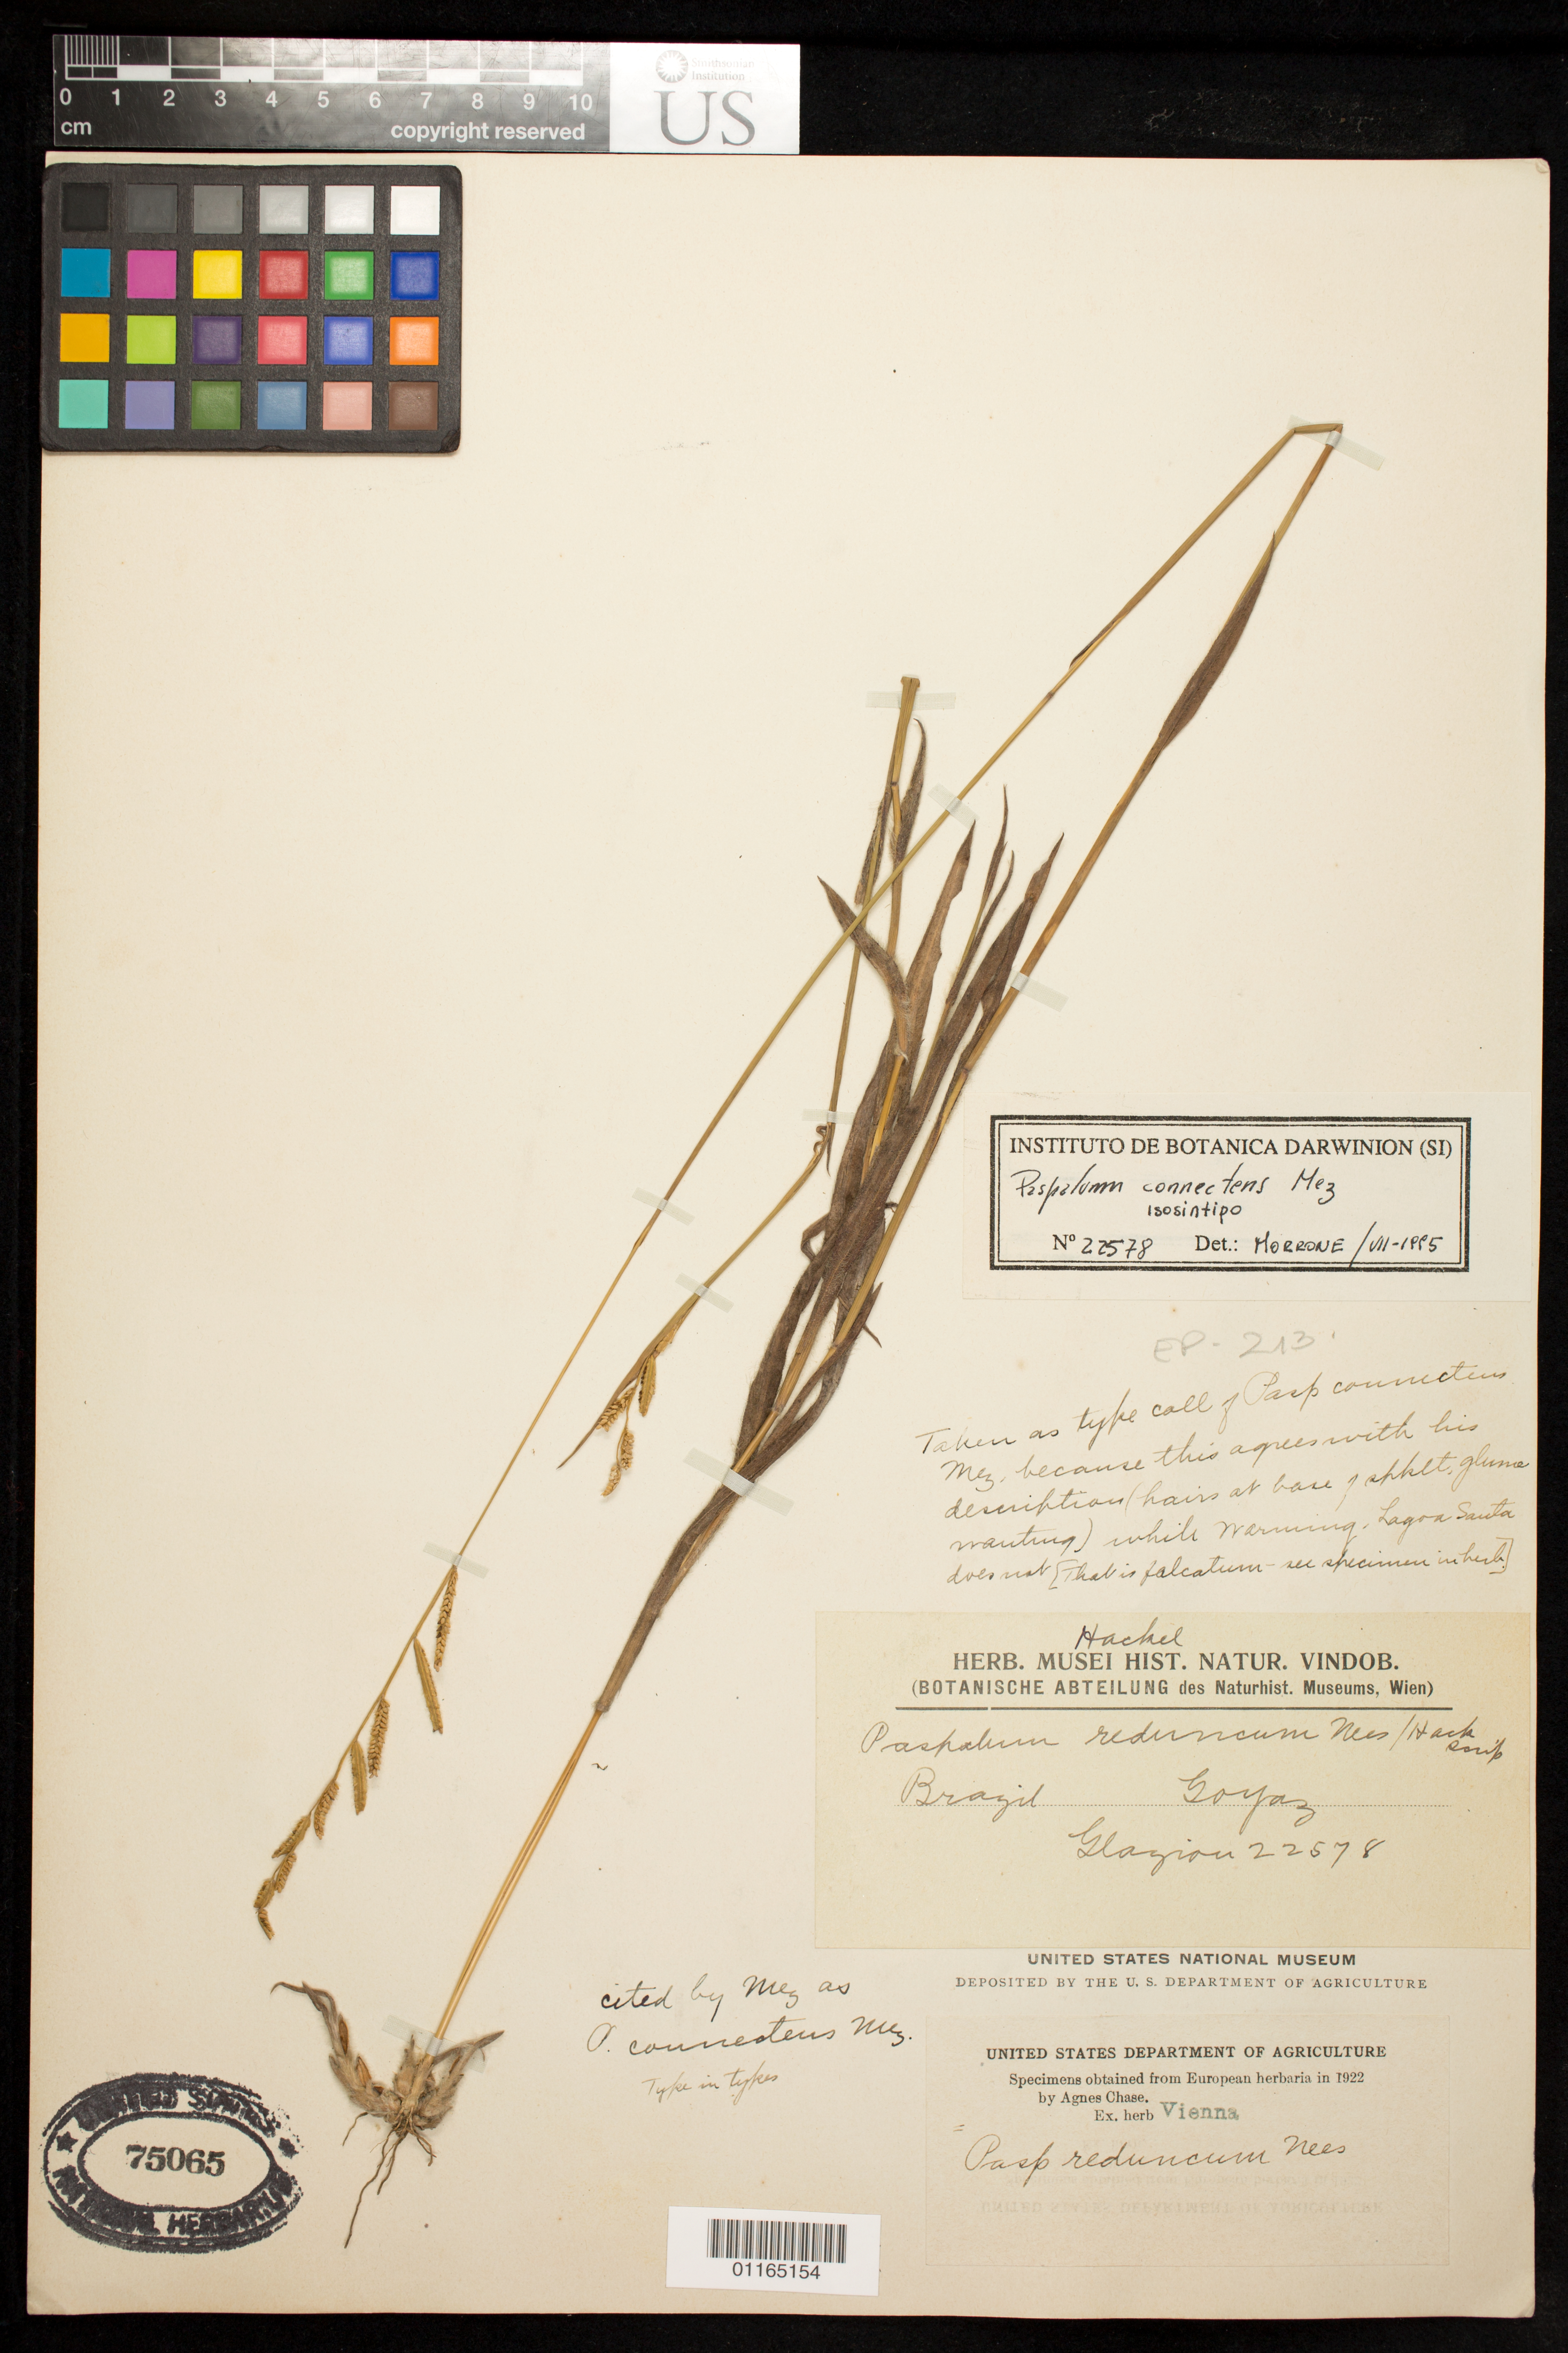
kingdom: Plantae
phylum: Tracheophyta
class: Liliopsida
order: Poales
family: Poaceae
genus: Paspalum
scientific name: Paspalum connectens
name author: Mez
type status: Isosyntype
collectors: A. F. M. Glaziou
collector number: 22578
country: Brazil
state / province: Goiás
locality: Goyaz.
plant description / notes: ex herb Vienna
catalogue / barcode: US 75065